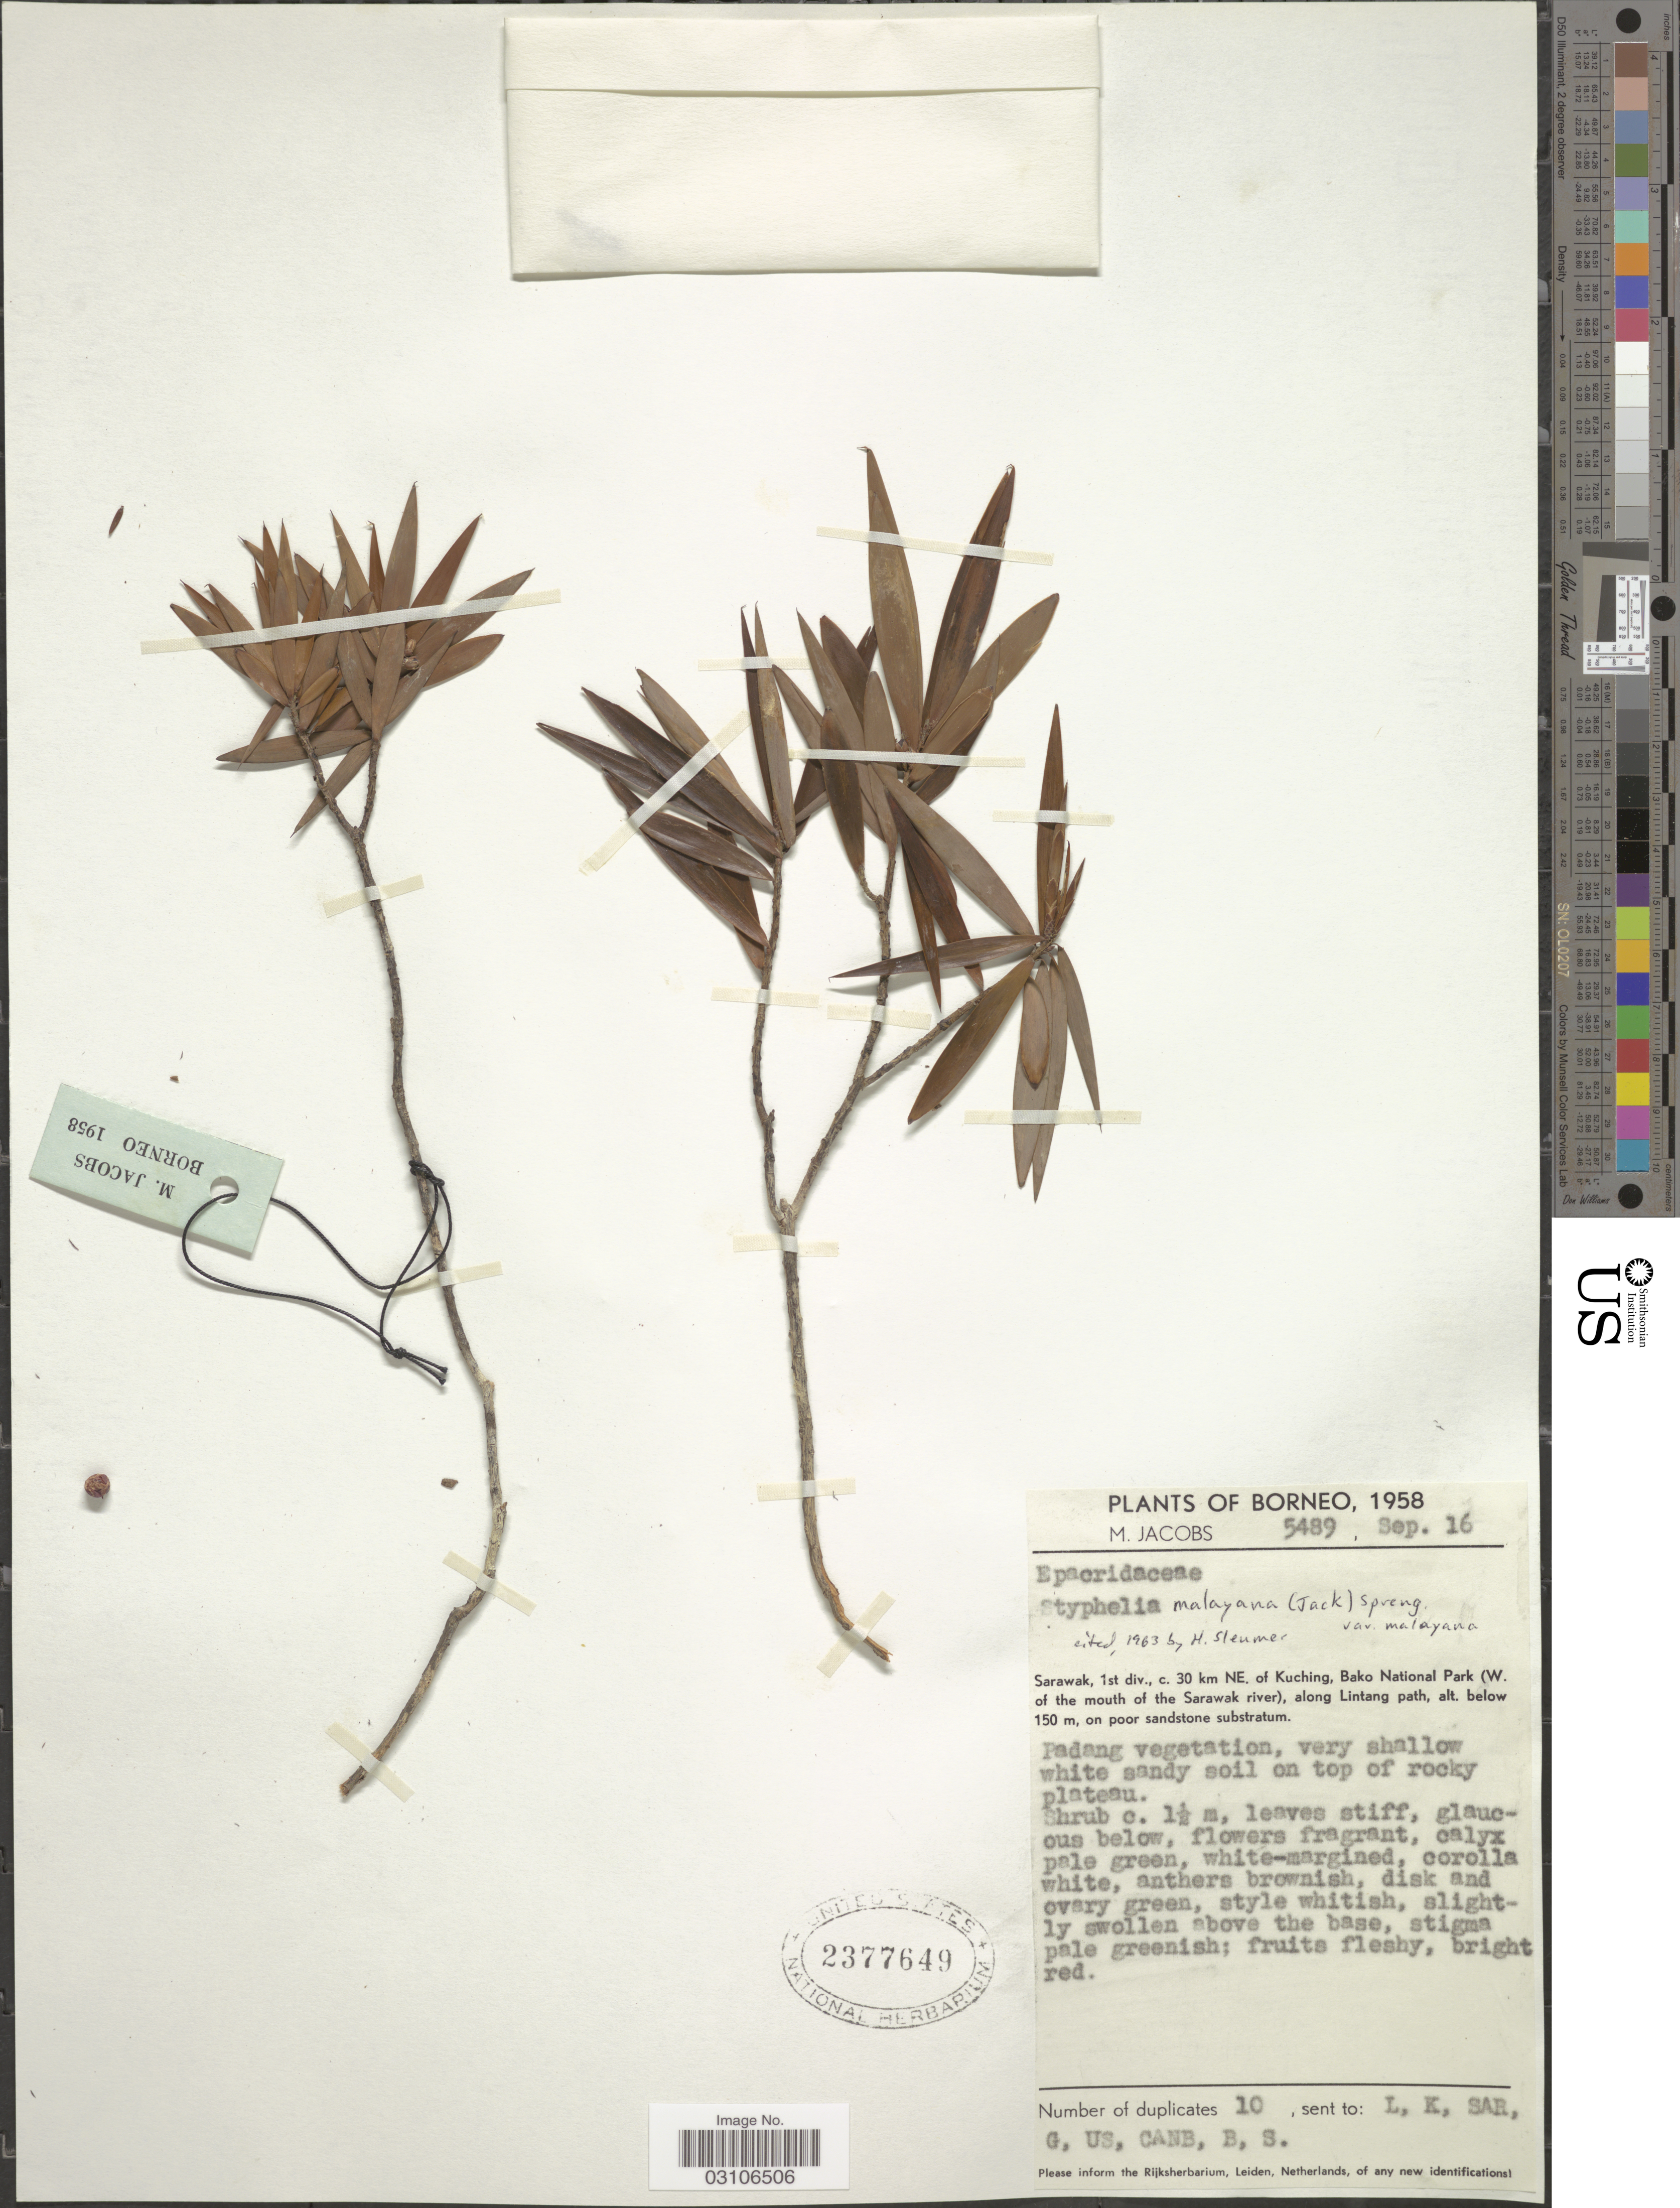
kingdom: Plantae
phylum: Tracheophyta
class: Magnoliopsida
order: Ericales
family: Ericaceae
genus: Styphelia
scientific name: Styphelia malayana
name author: (Jack) Spr.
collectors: M. Jacobs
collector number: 5489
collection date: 1958-09-16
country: Malaysia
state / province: Sarawak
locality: Borneo. 1st div., c. 30 km NE. of Kuching, Bako National Park (W. of the mouth of the Sarawak river), along Lintang path.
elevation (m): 150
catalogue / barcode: US 2377649